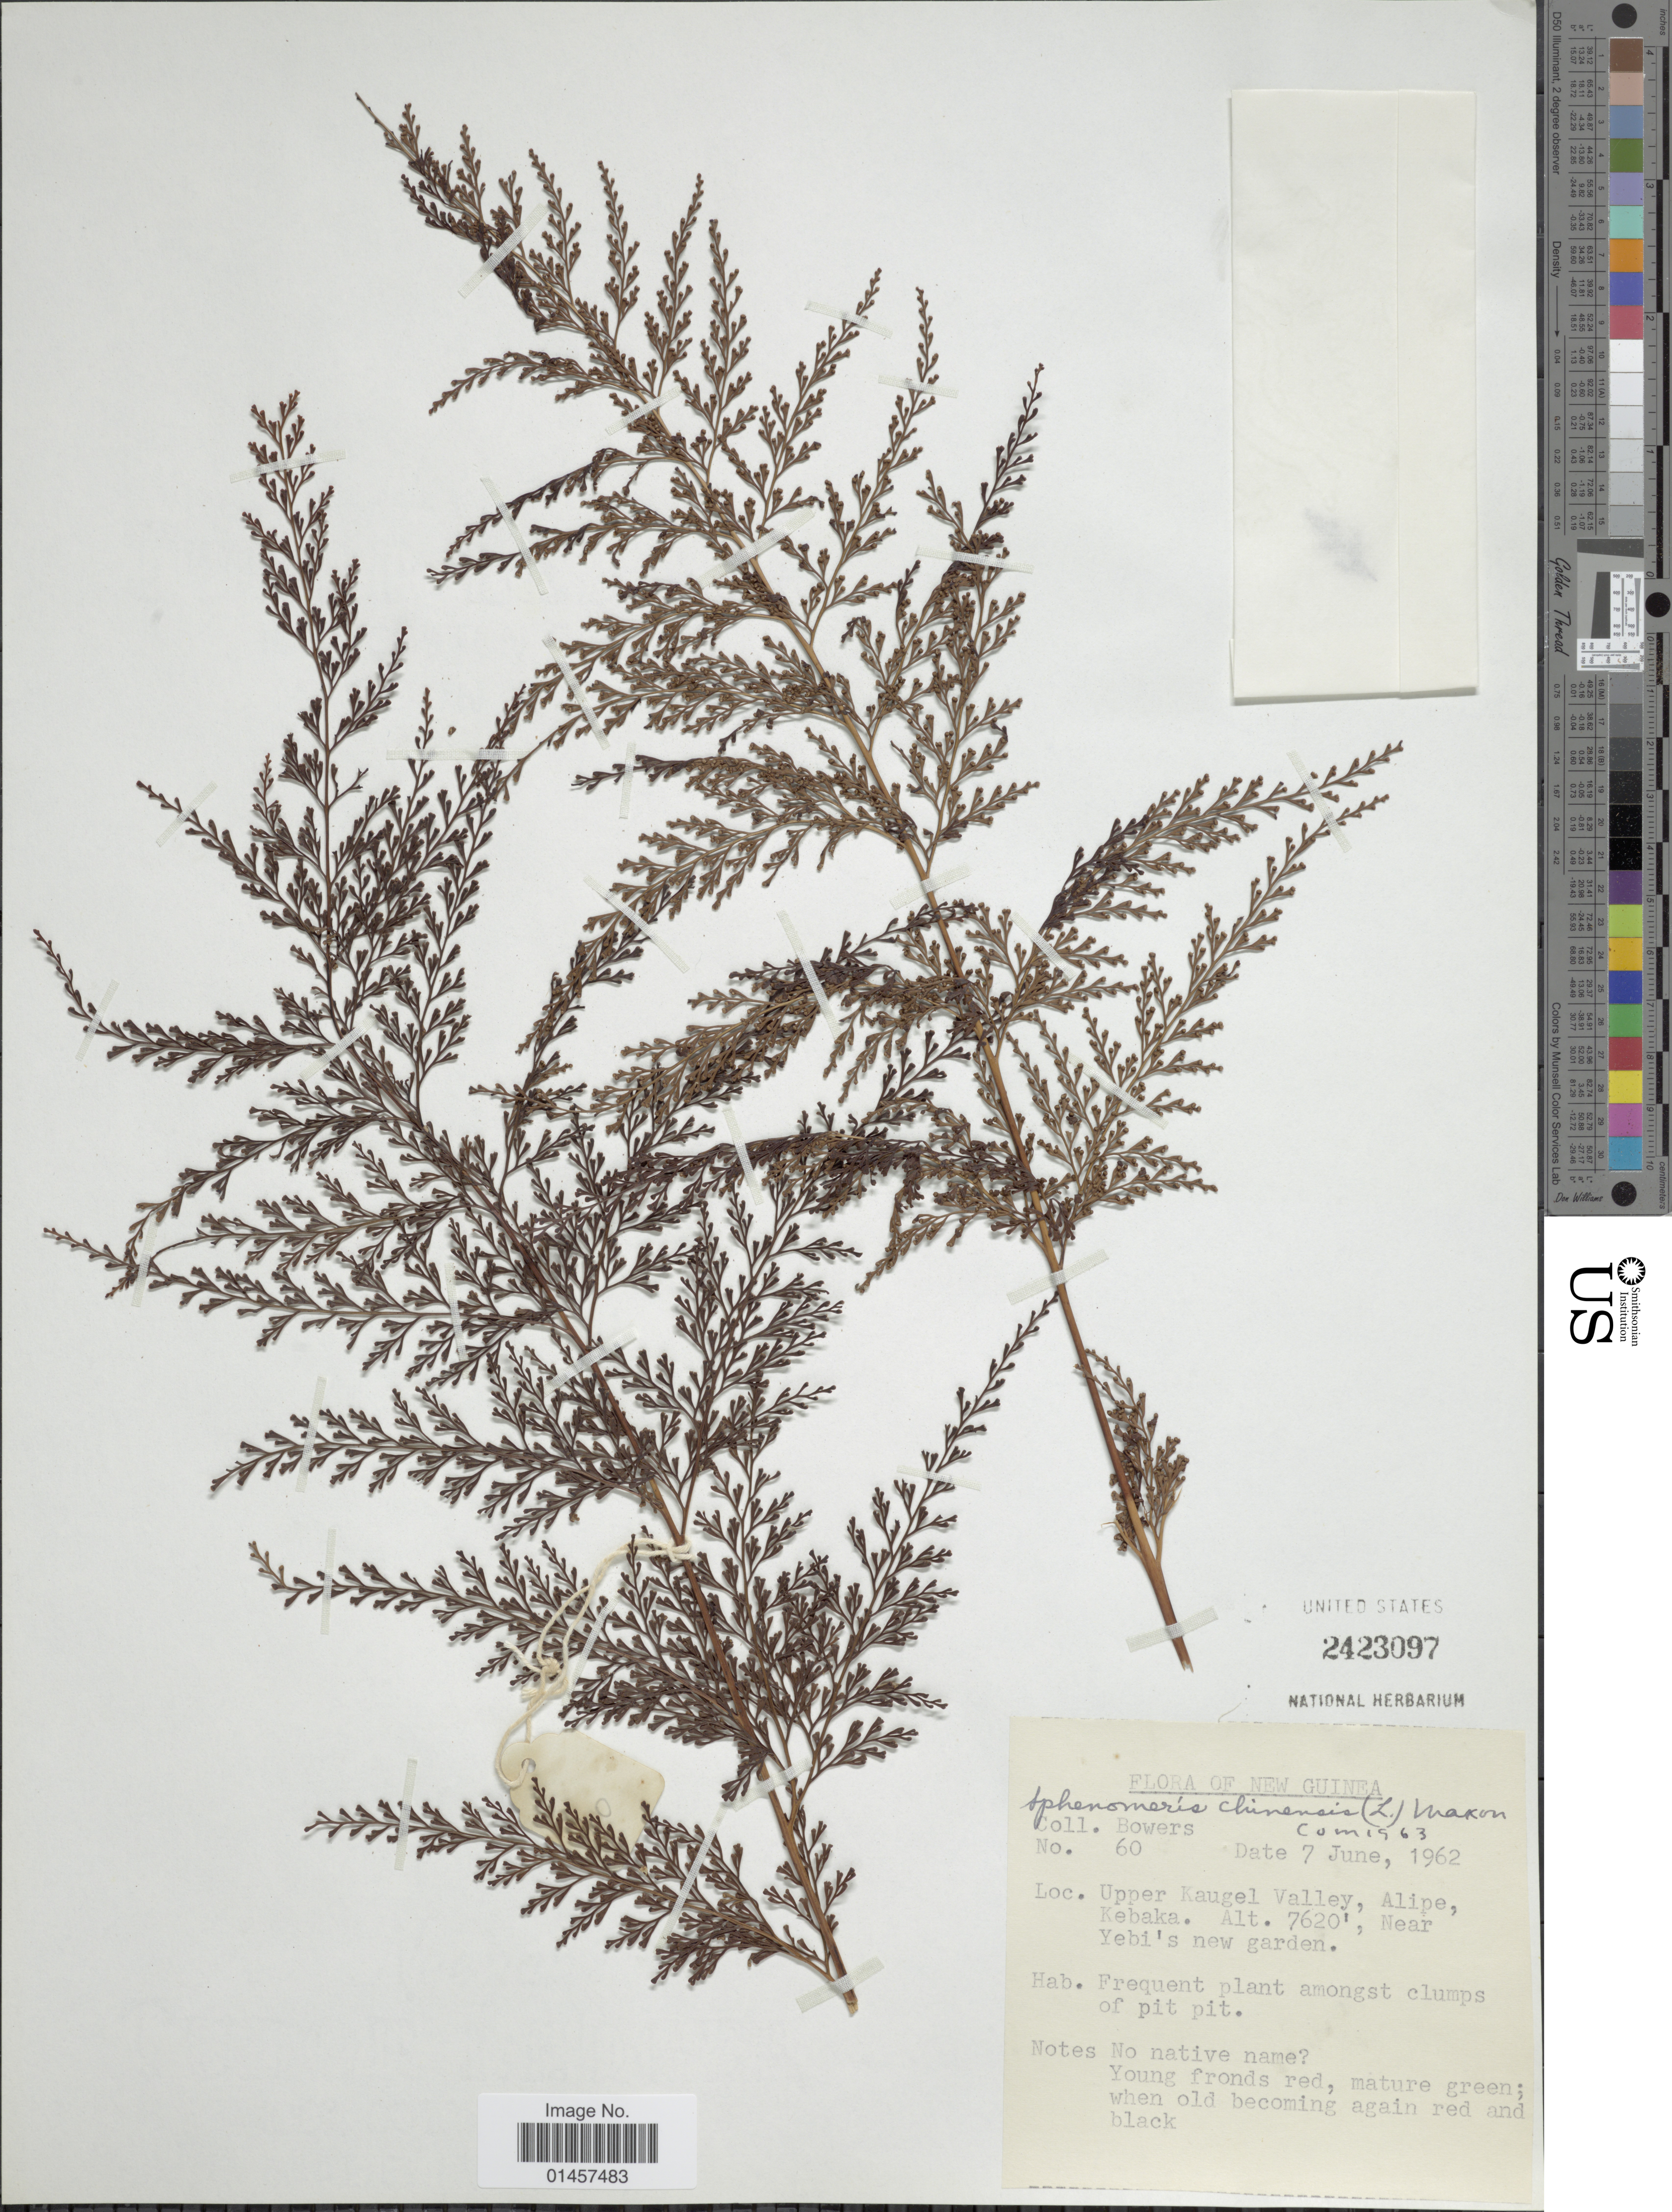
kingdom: Plantae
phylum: Tracheophyta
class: Polypodiopsida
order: Polypodiales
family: Lindsaeaceae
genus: Sphenomeris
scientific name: Sphenomeris chinensis var. divaricata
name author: (Christ) K.U. Kramer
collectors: -. Bowers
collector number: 60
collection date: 1962-06-07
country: Papua New Guinea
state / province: Western Highlands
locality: New Guinea, Upper Kaugel Valley, ALipe, Kebaka, Yebi's garden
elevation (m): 2323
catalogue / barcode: US 2423097